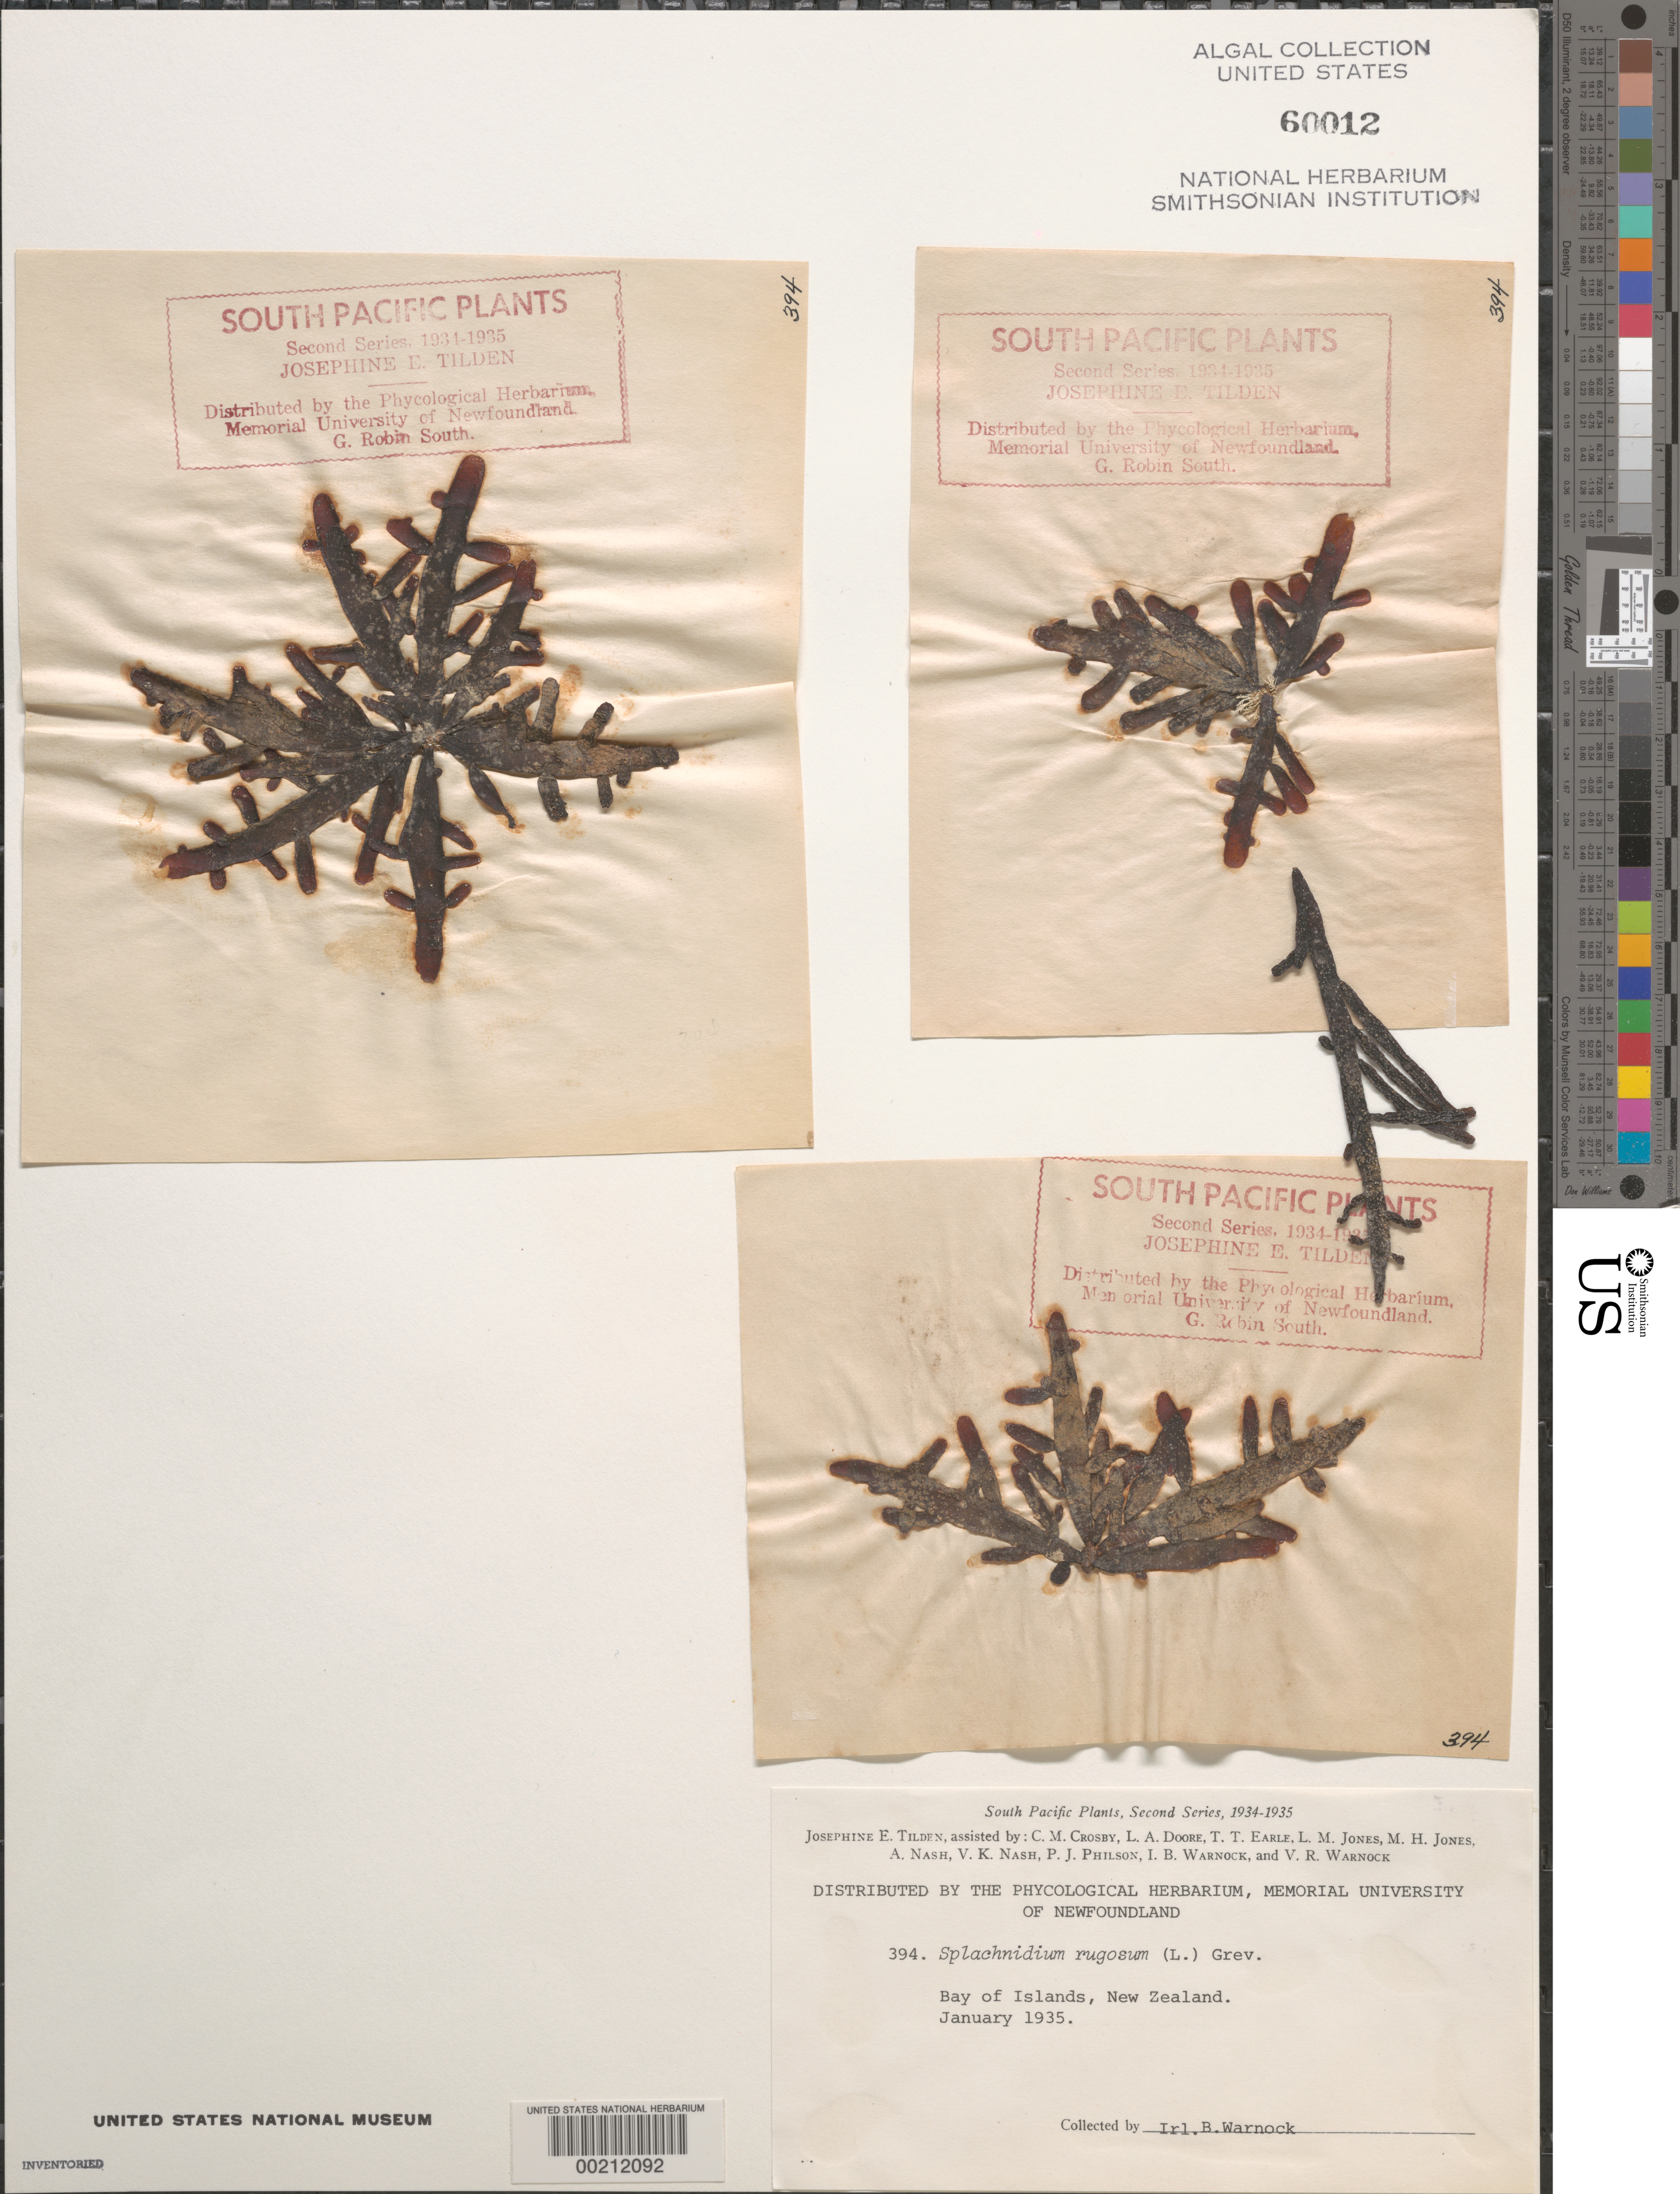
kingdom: Chromista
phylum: Ochrophyta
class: Phaeophyceae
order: Scytothamnales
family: Splachnidiaceae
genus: Splachnidium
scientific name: Splachnidium rugosum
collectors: I. Warnock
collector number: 394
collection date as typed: Jan 1935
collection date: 1935-01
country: New Zealand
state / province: Northland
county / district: Far North District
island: North Island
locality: Bay of Islands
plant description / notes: Tilden, South Pacific Plants, Second Series, 1934-1935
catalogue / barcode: US 60012